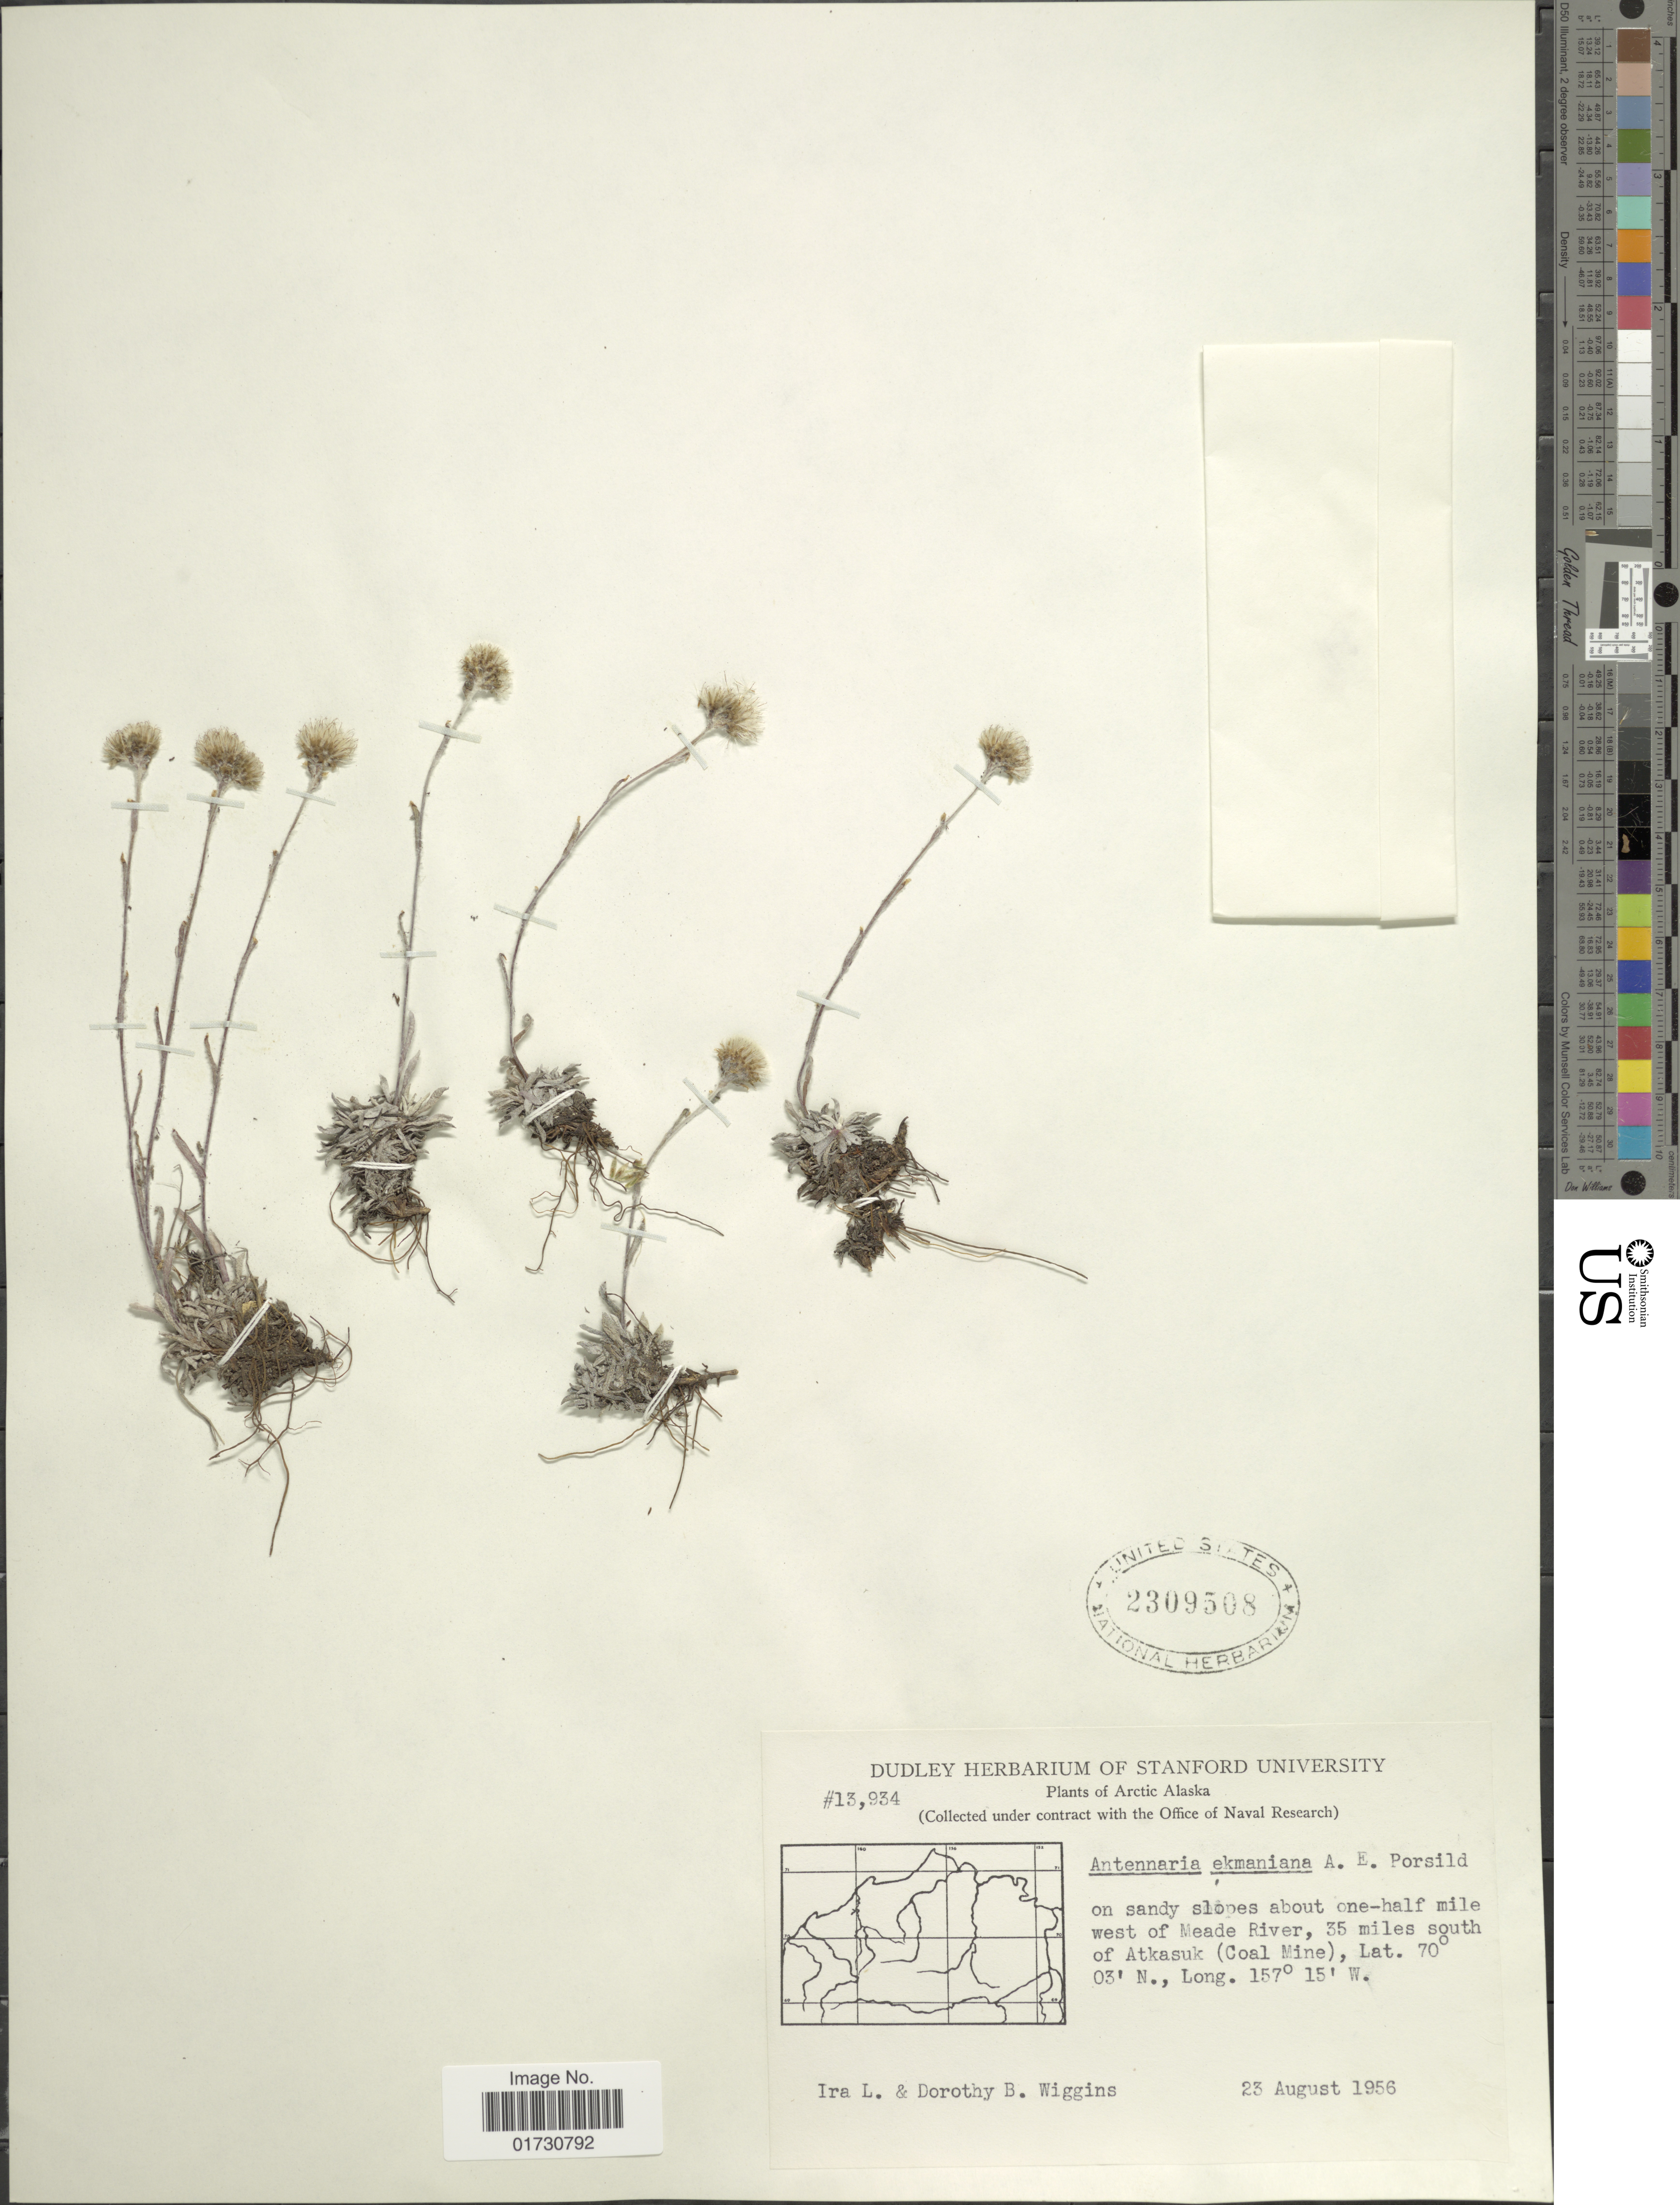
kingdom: Plantae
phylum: Tracheophyta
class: Magnoliopsida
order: Asterales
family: Asteraceae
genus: Antennaria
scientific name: Antennaria ekmaniana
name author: A.E. Porsild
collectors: I. L. Wiggins & D. B. Wiggins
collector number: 13934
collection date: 1956-08-23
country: United States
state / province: Alaska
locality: Arctic Alaska, On sandy slopes about one-half mile west of Meade River, 35 miles south of Atkasuk (Coal Mine)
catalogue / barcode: US 2309508